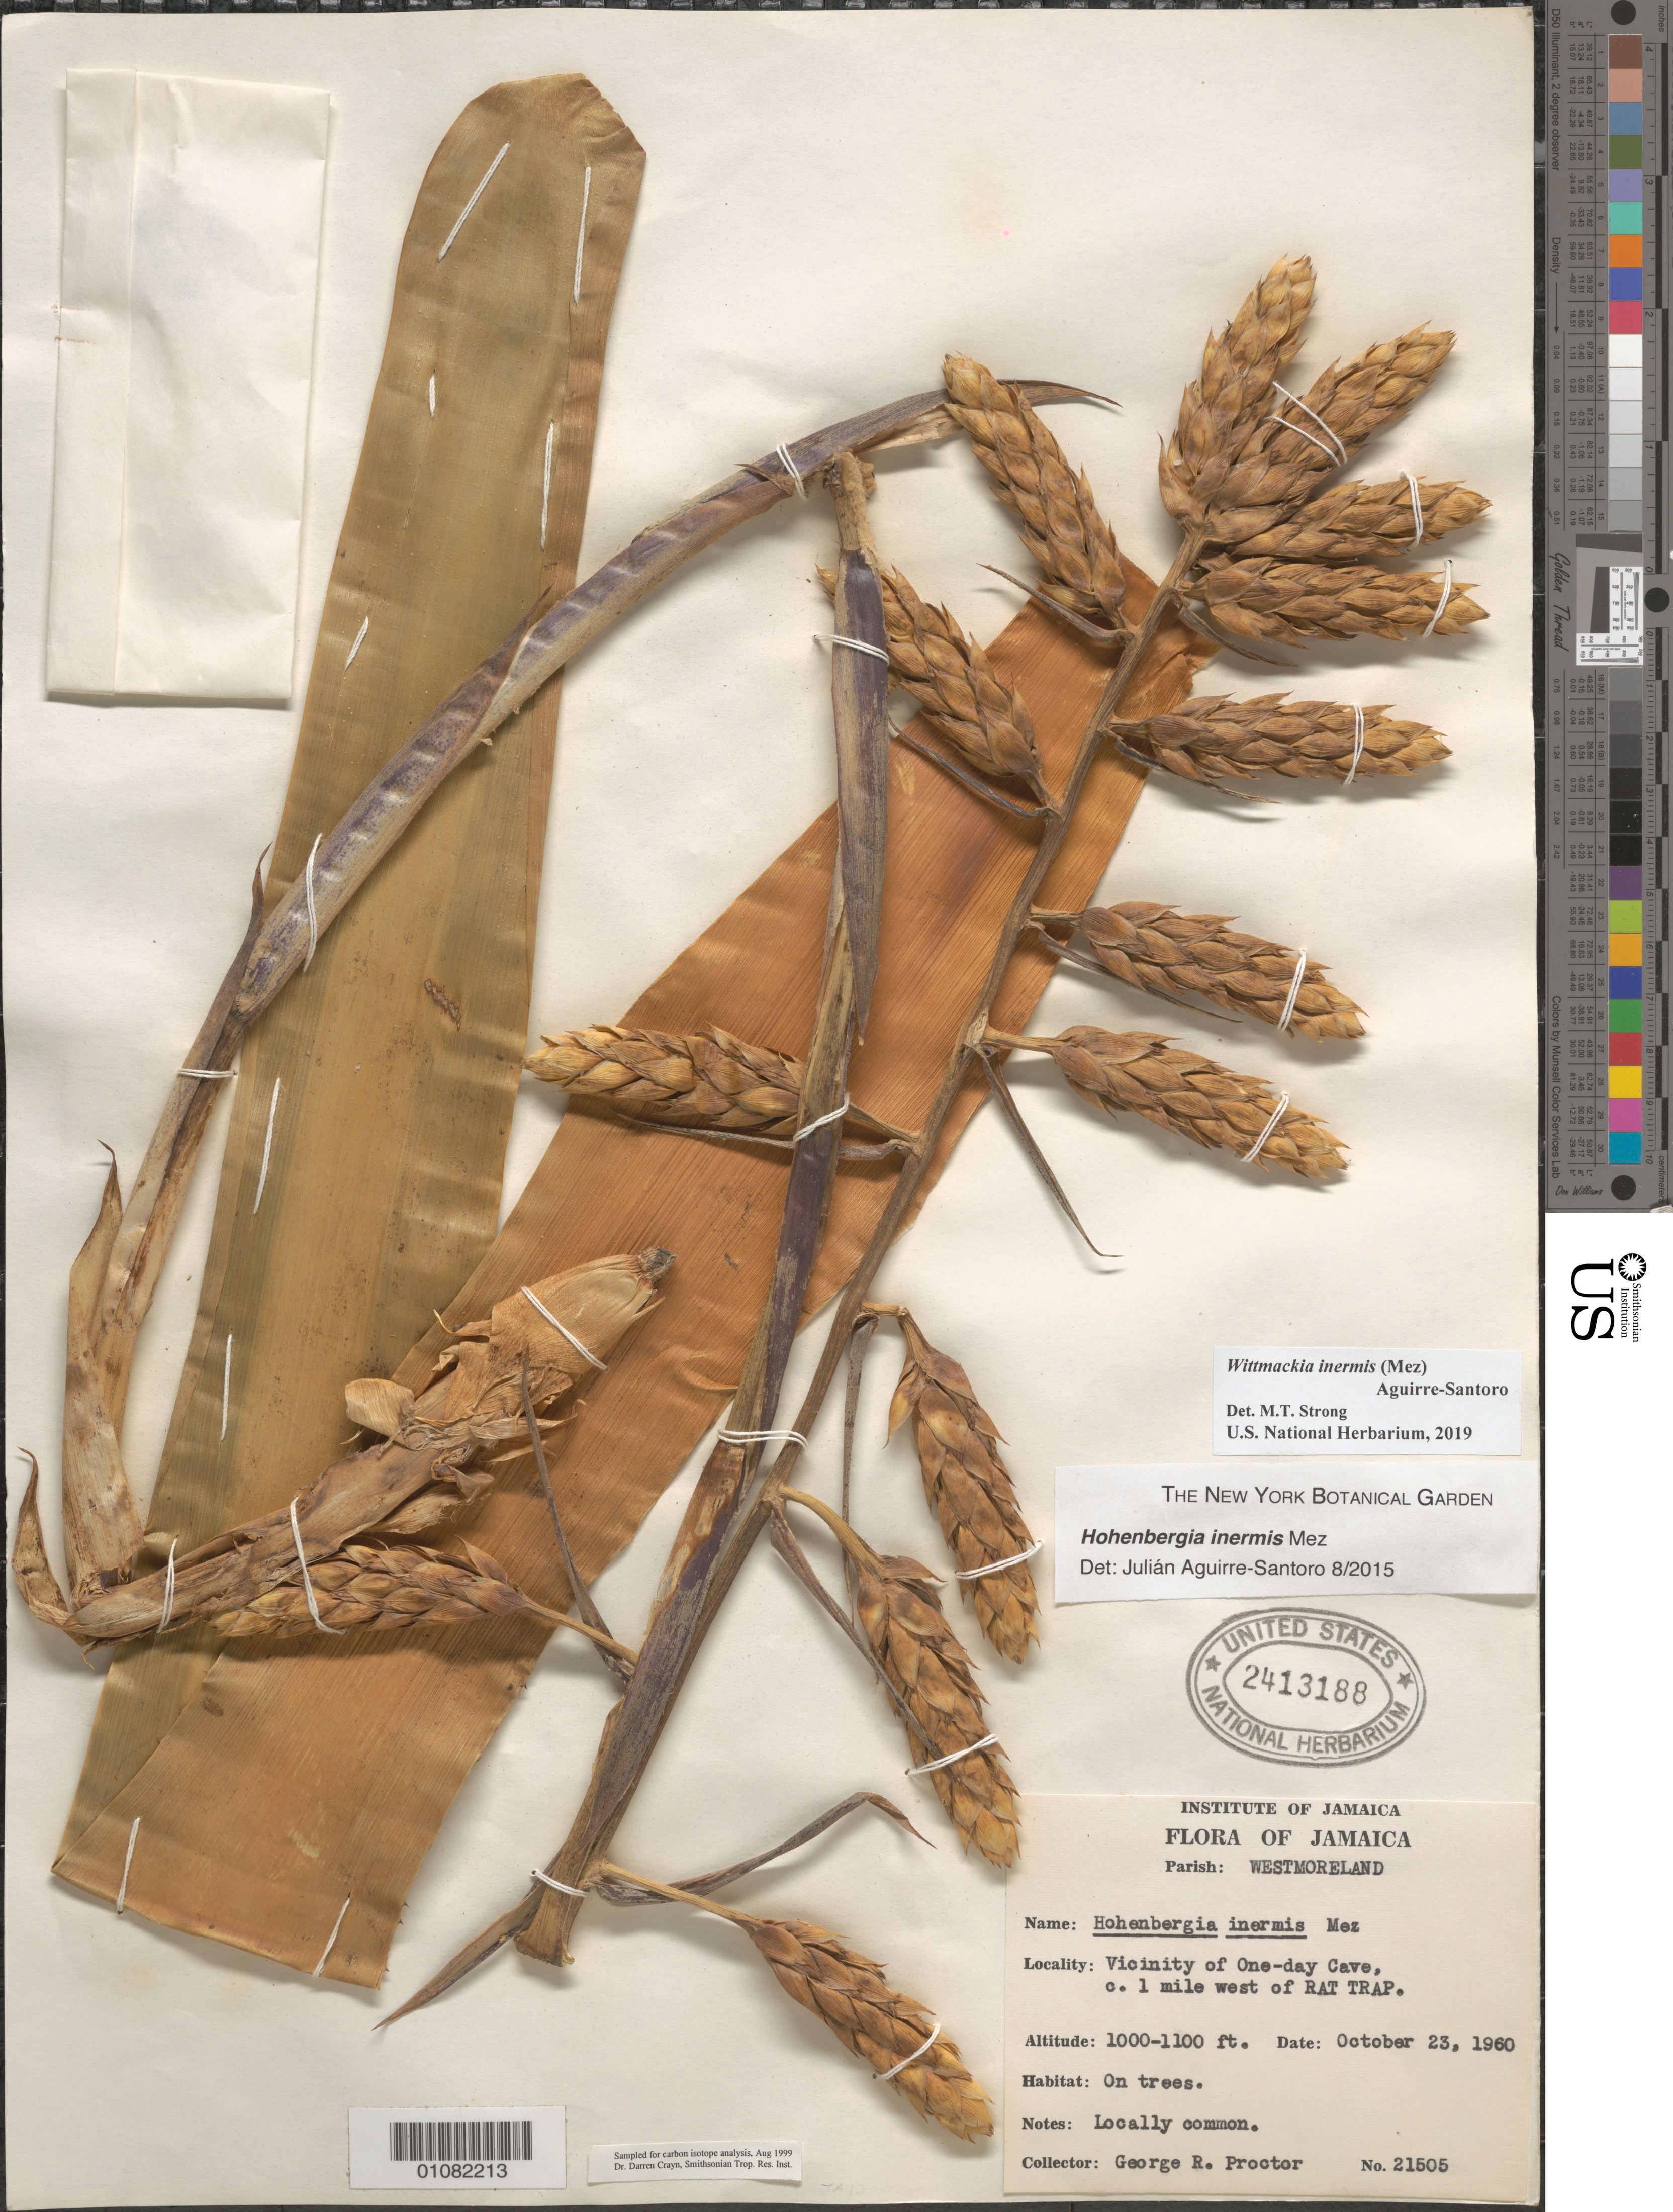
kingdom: Plantae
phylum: Tracheophyta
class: Liliopsida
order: Poales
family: Bromeliaceae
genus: Wittmackia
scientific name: Wittmackia inermis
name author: (Mez) Aguirre-Santoro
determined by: Strong, Mark T., (BOT), Smithsonian Institution - National Museum of Natural History (UNITED STATES)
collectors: G. R. Proctor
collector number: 21505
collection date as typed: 23 Oct 1960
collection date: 1960-10-23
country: Jamaica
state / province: Westmoreland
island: Jamaica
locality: Vicinity of One-day Cave, c. 1 mile W of Rat Trap.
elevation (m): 305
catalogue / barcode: US 2413188